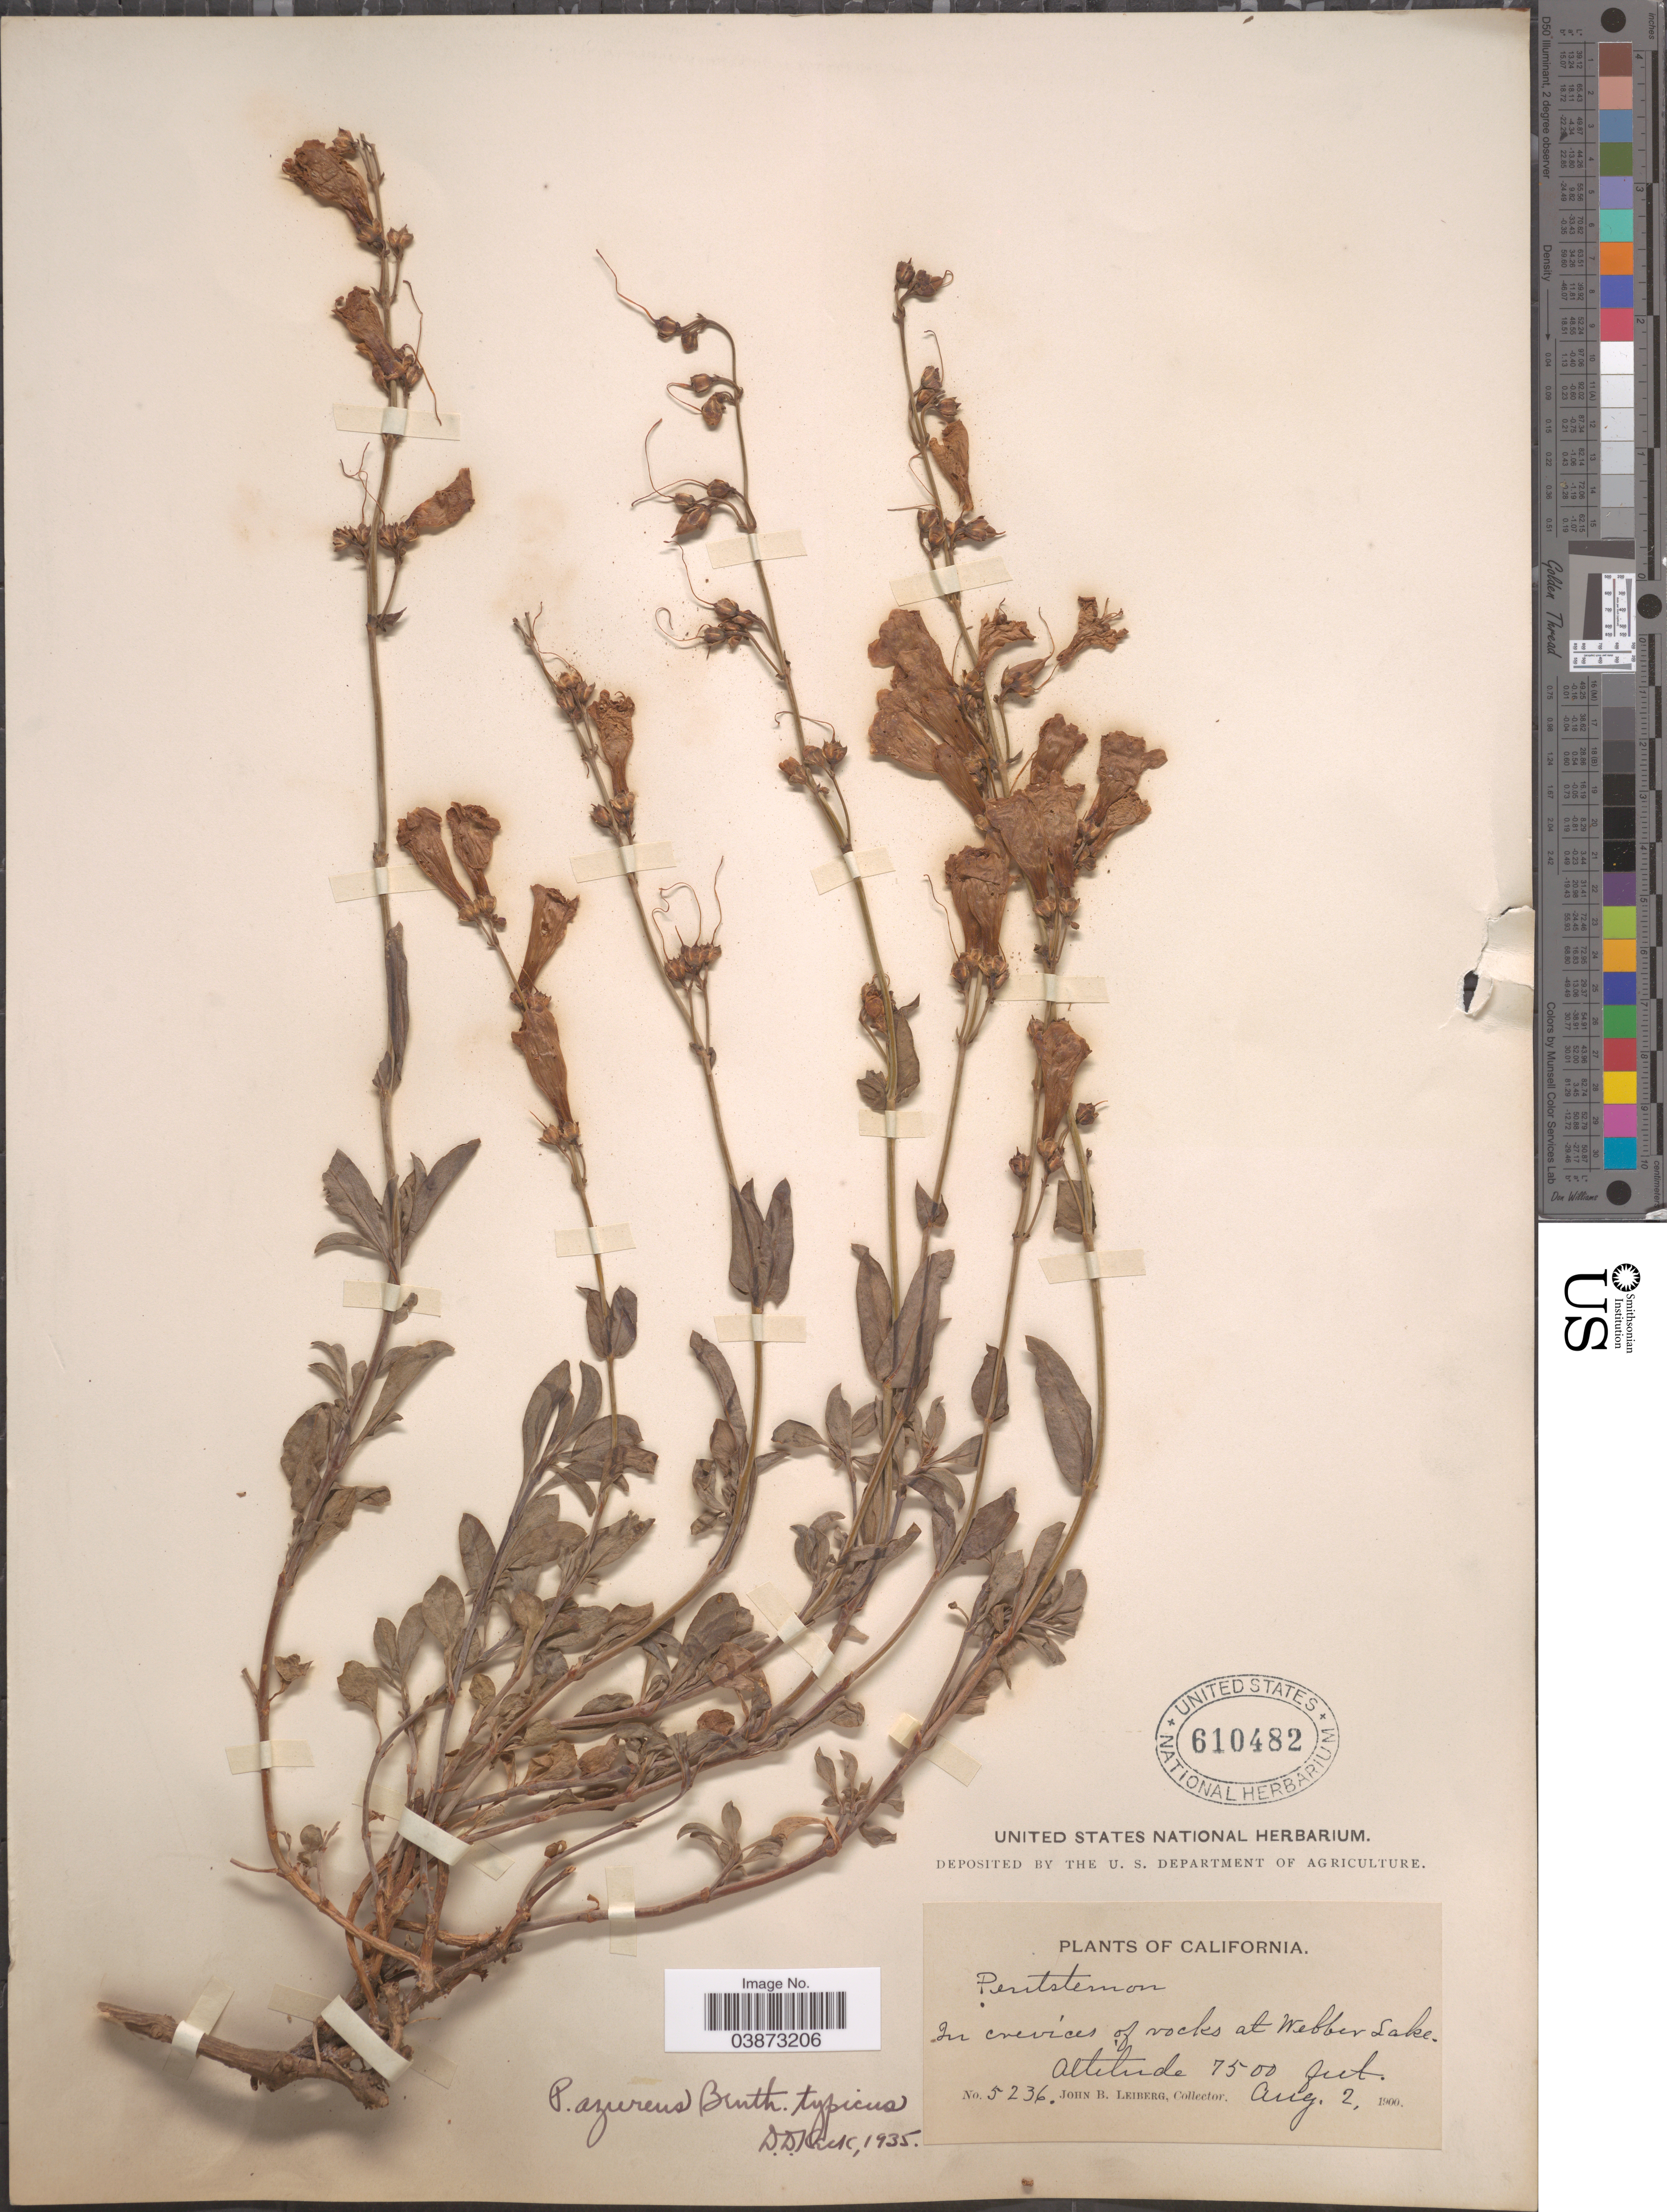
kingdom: Plantae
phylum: Tracheophyta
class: Magnoliopsida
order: Lamiales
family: Plantaginaceae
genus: Penstemon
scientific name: Penstemon azureus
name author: Benth.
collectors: J. B. Leiberg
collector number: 5236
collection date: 1900-08-02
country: United States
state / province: California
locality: In crevics of rocks at Webber Lake.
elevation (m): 2286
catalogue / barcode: US 610482